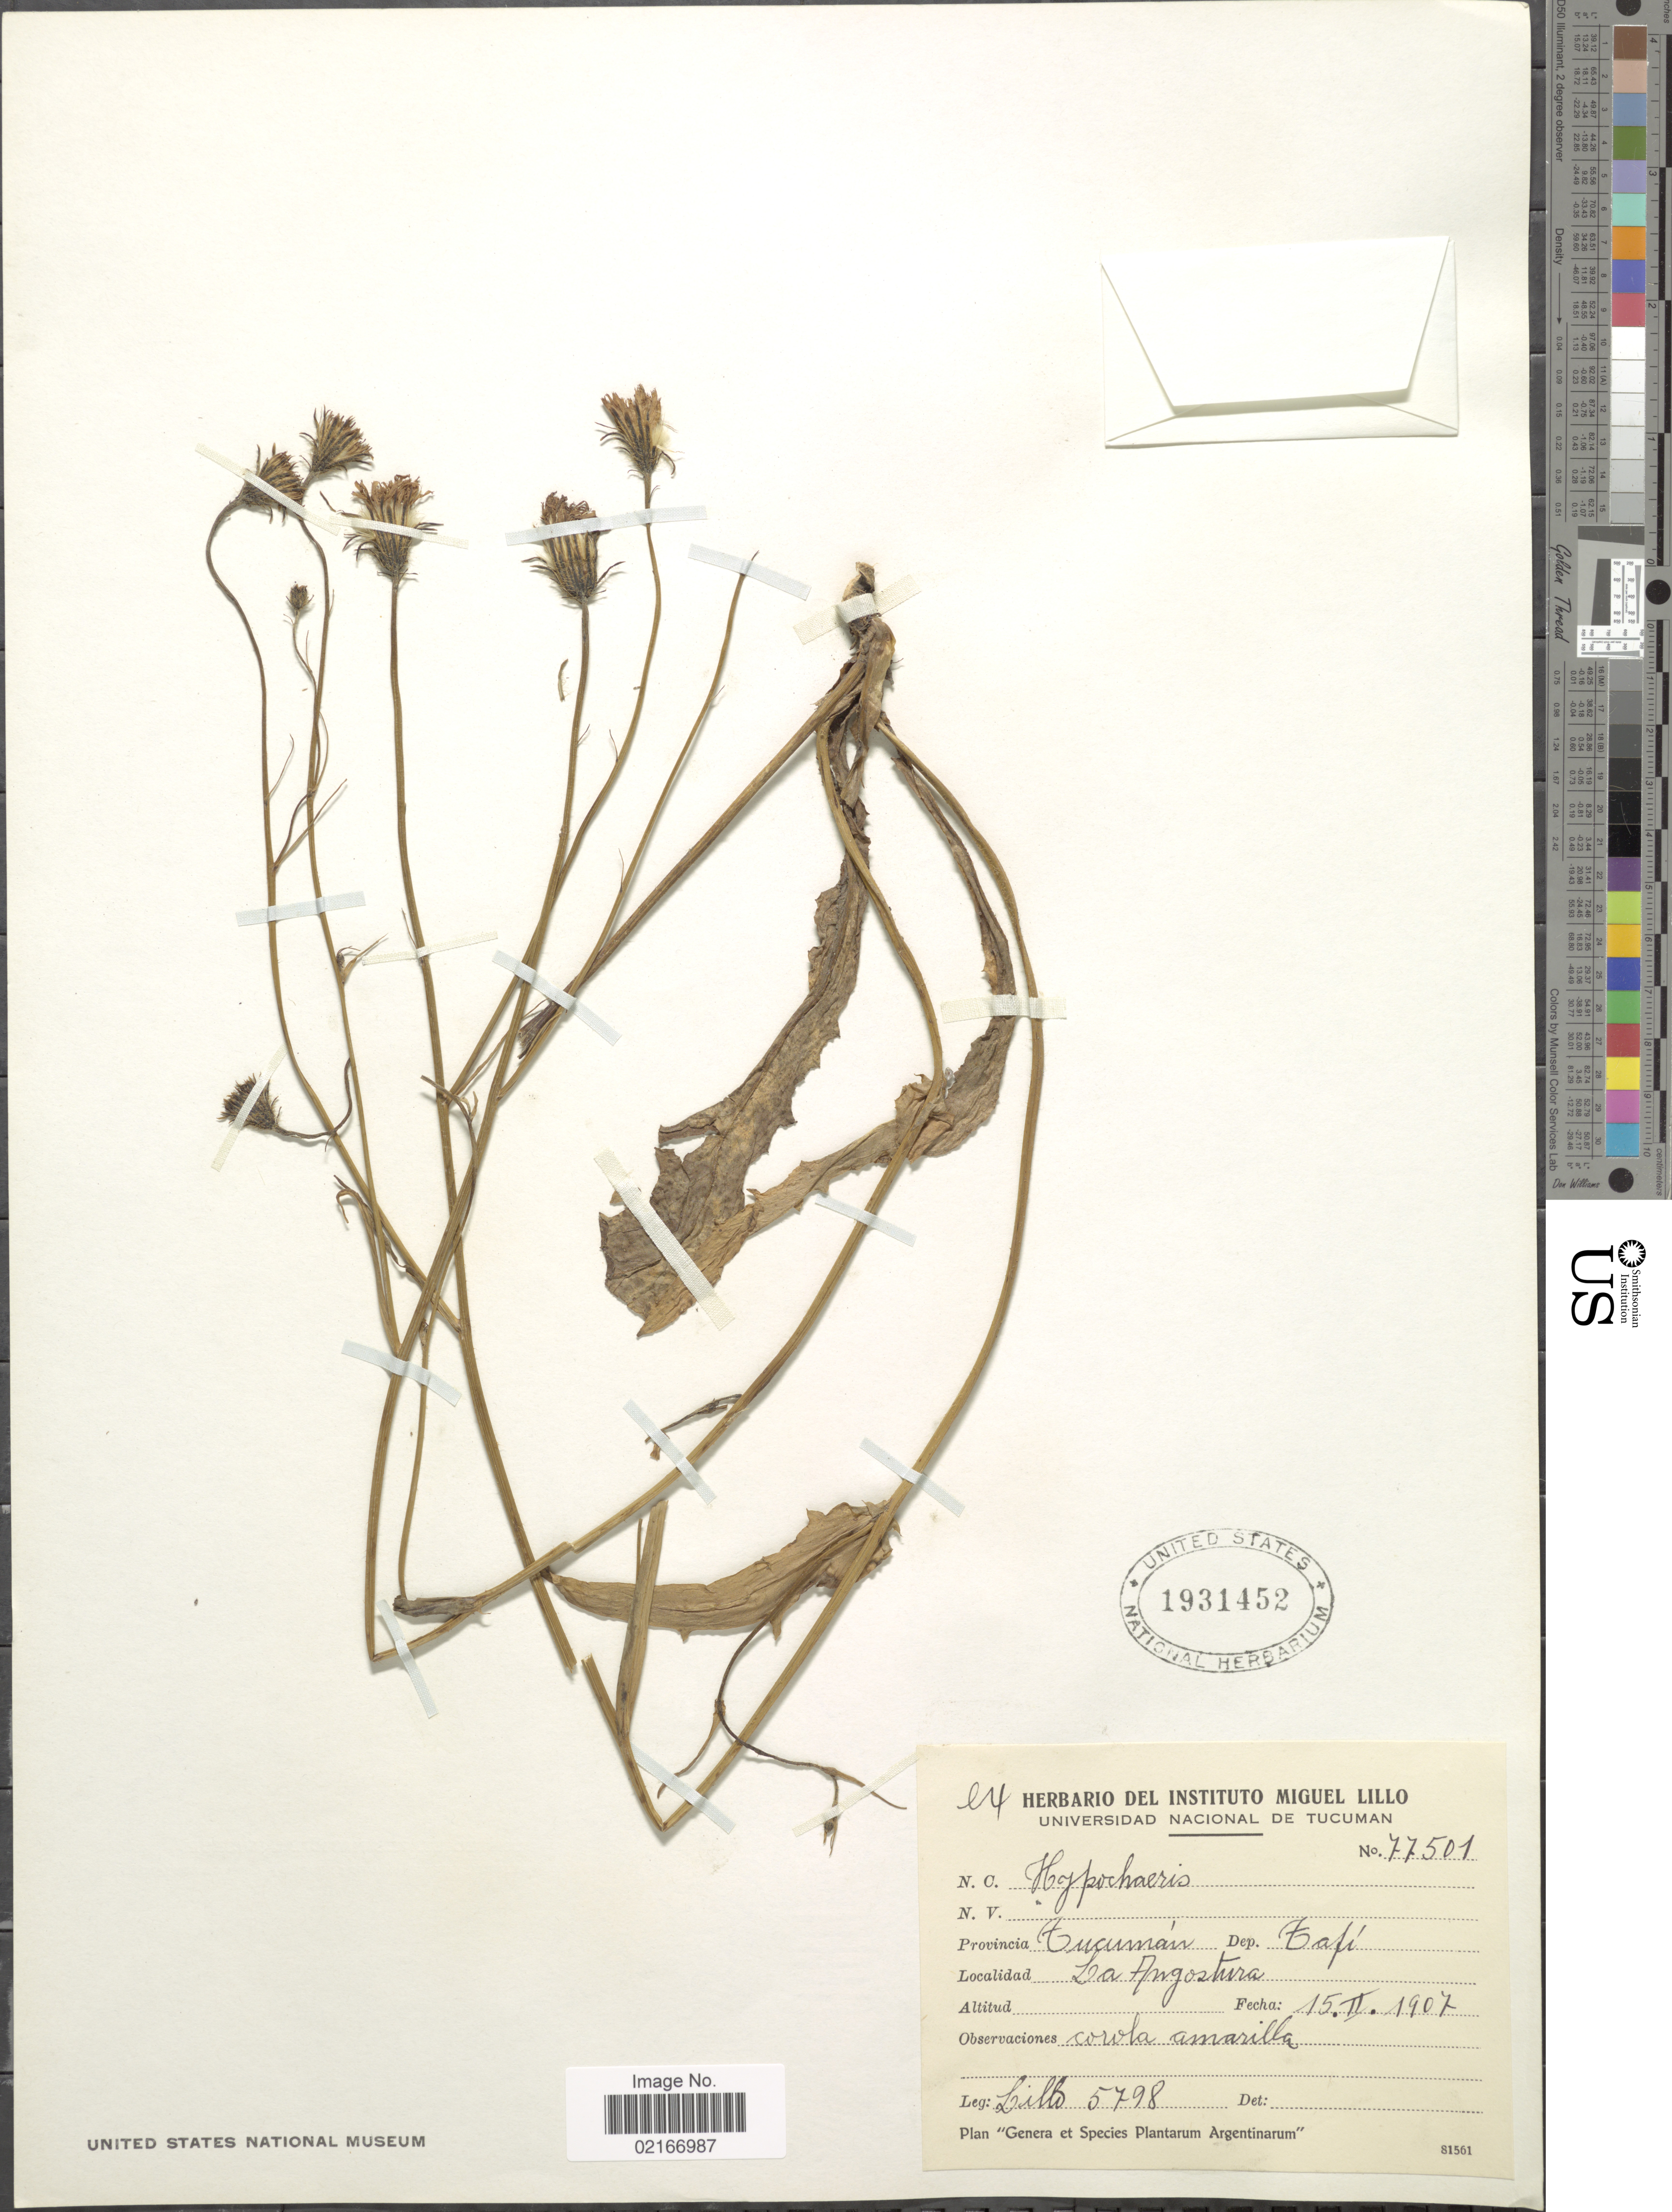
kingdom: Plantae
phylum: Tracheophyta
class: Magnoliopsida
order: Asterales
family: Asteraceae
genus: Hypochaeris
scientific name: Hypochaeris sp.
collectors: -. Lillo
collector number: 5798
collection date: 1907-02-15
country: Argentina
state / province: Tucuman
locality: Dept. Tafi, La Angostura.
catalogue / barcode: US 1931452